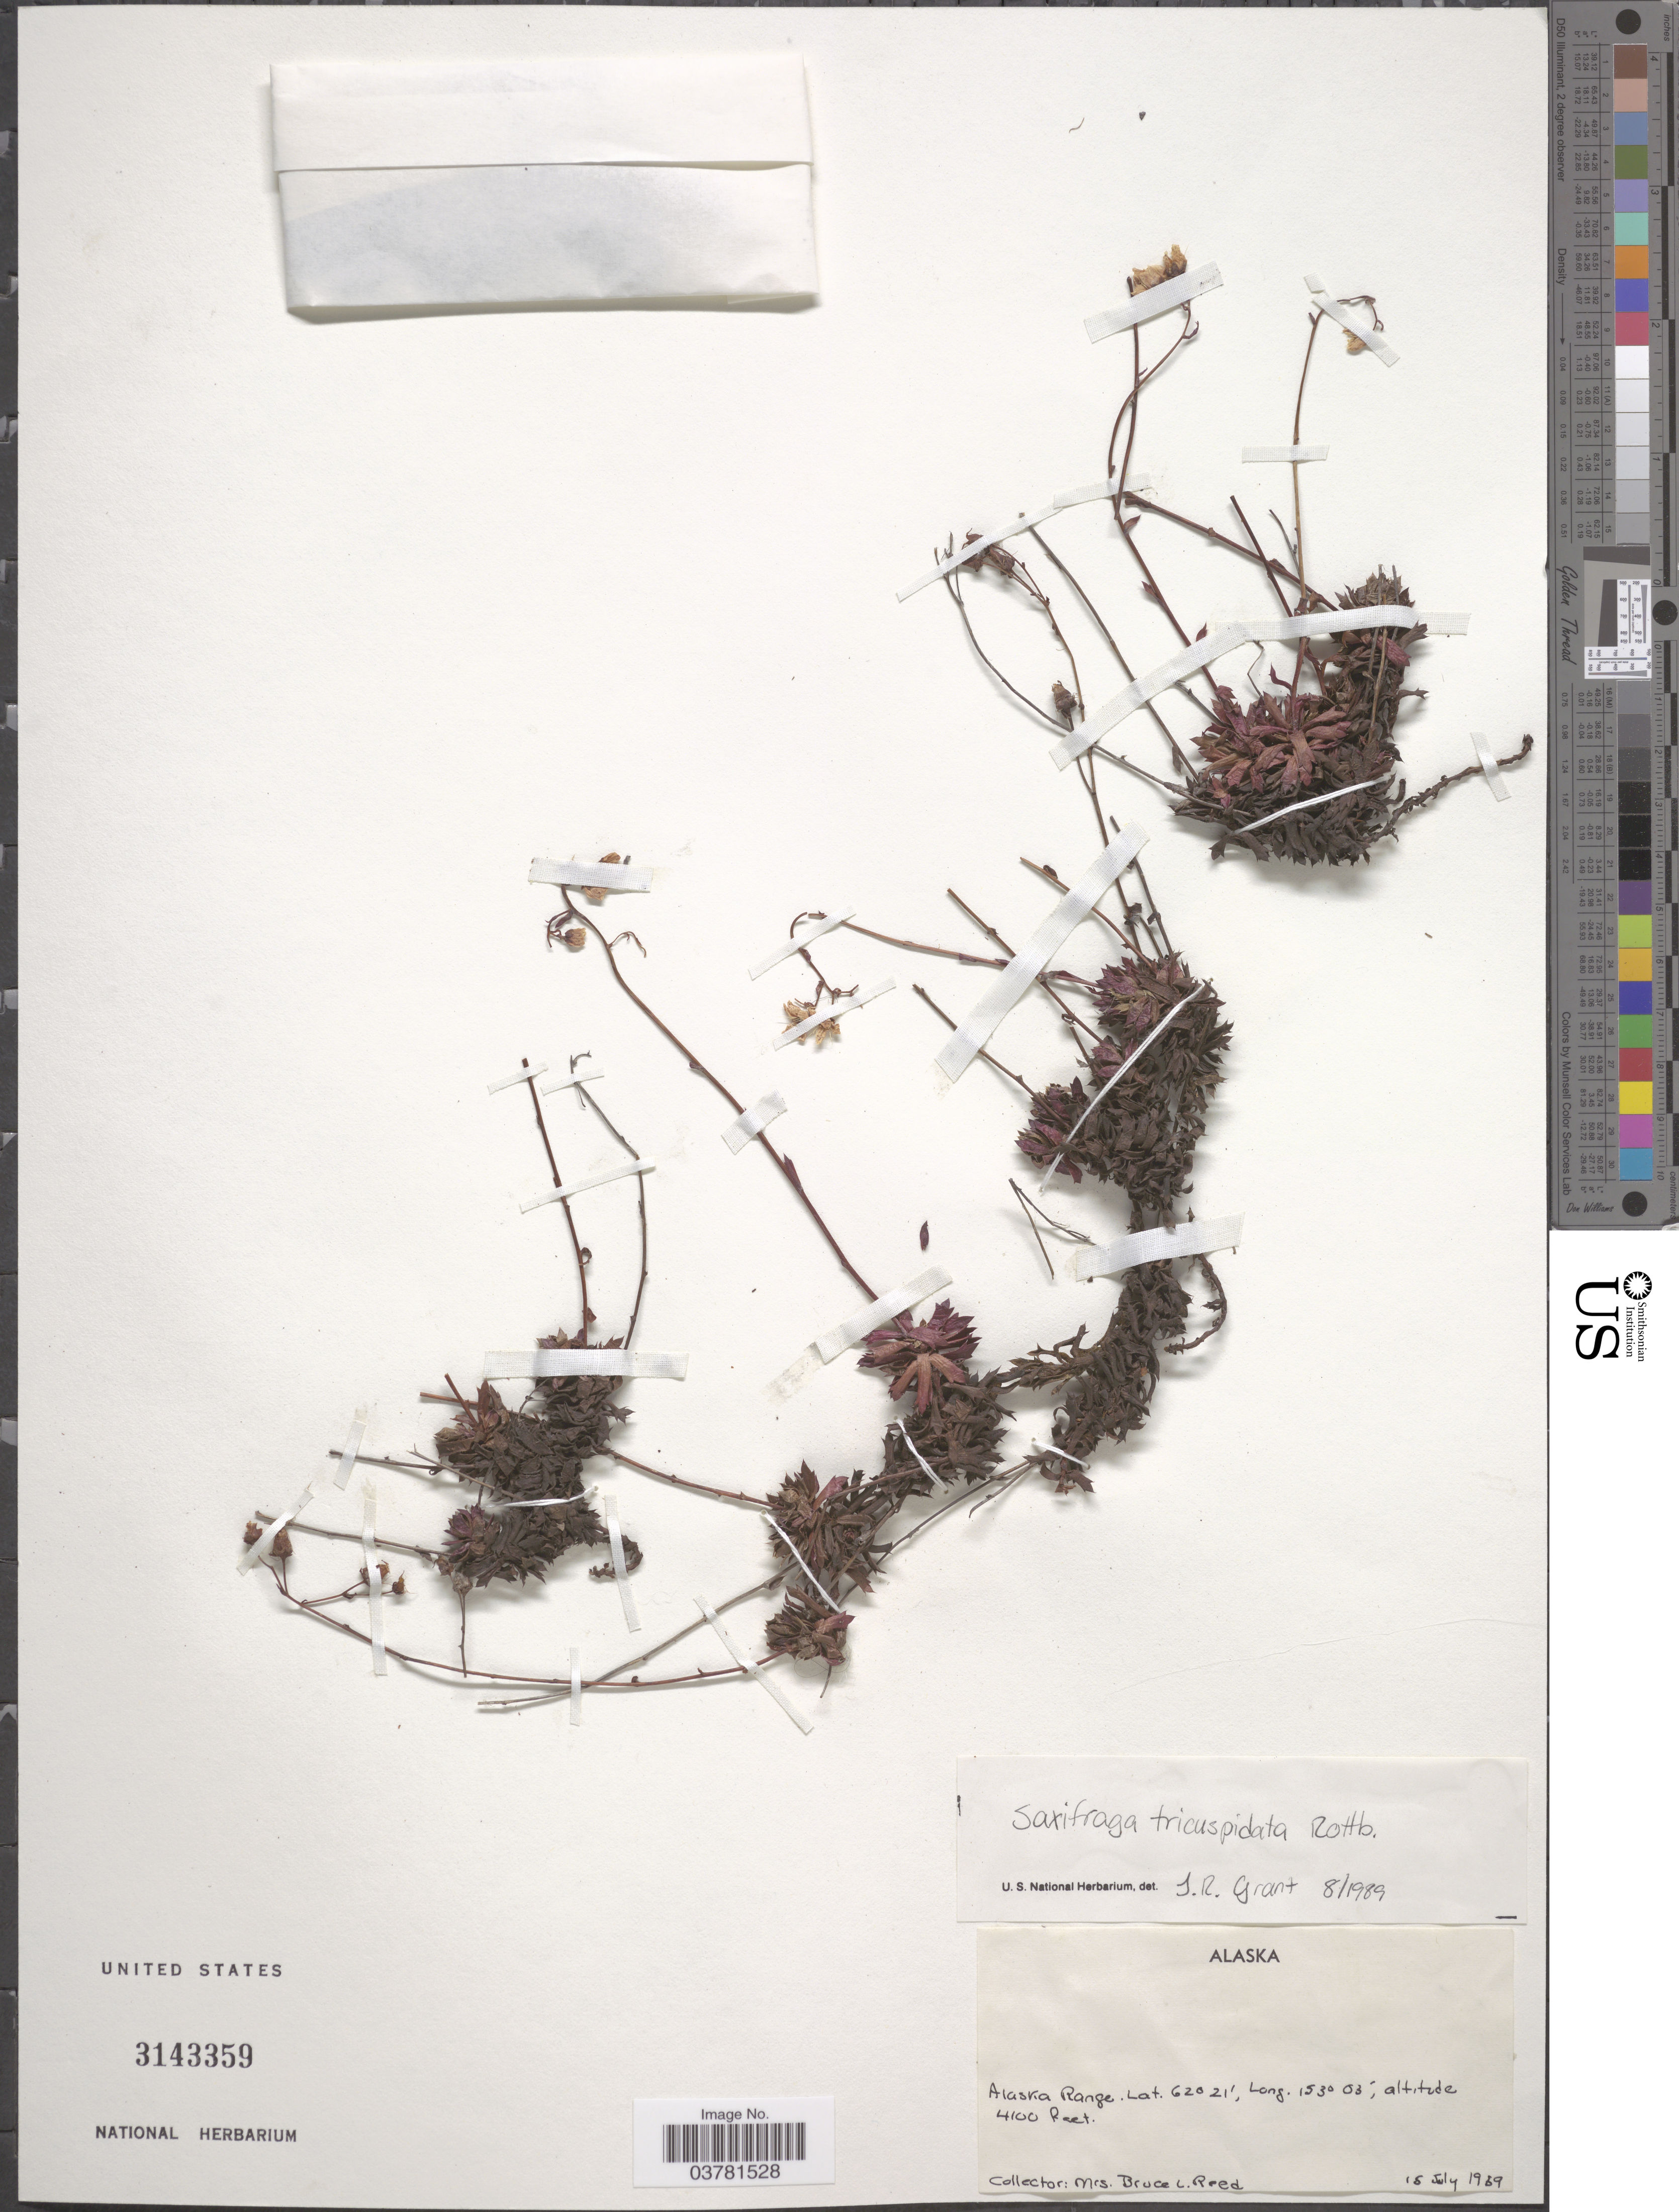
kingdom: Plantae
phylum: Tracheophyta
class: Magnoliopsida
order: Saxifragales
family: Saxifragaceae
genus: Saxifraga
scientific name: Saxifraga tricuspidata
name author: Rottb.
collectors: B. Reed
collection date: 1959-07-15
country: United States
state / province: Alaska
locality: Alaska Range.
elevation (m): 1250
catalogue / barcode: US 3143359